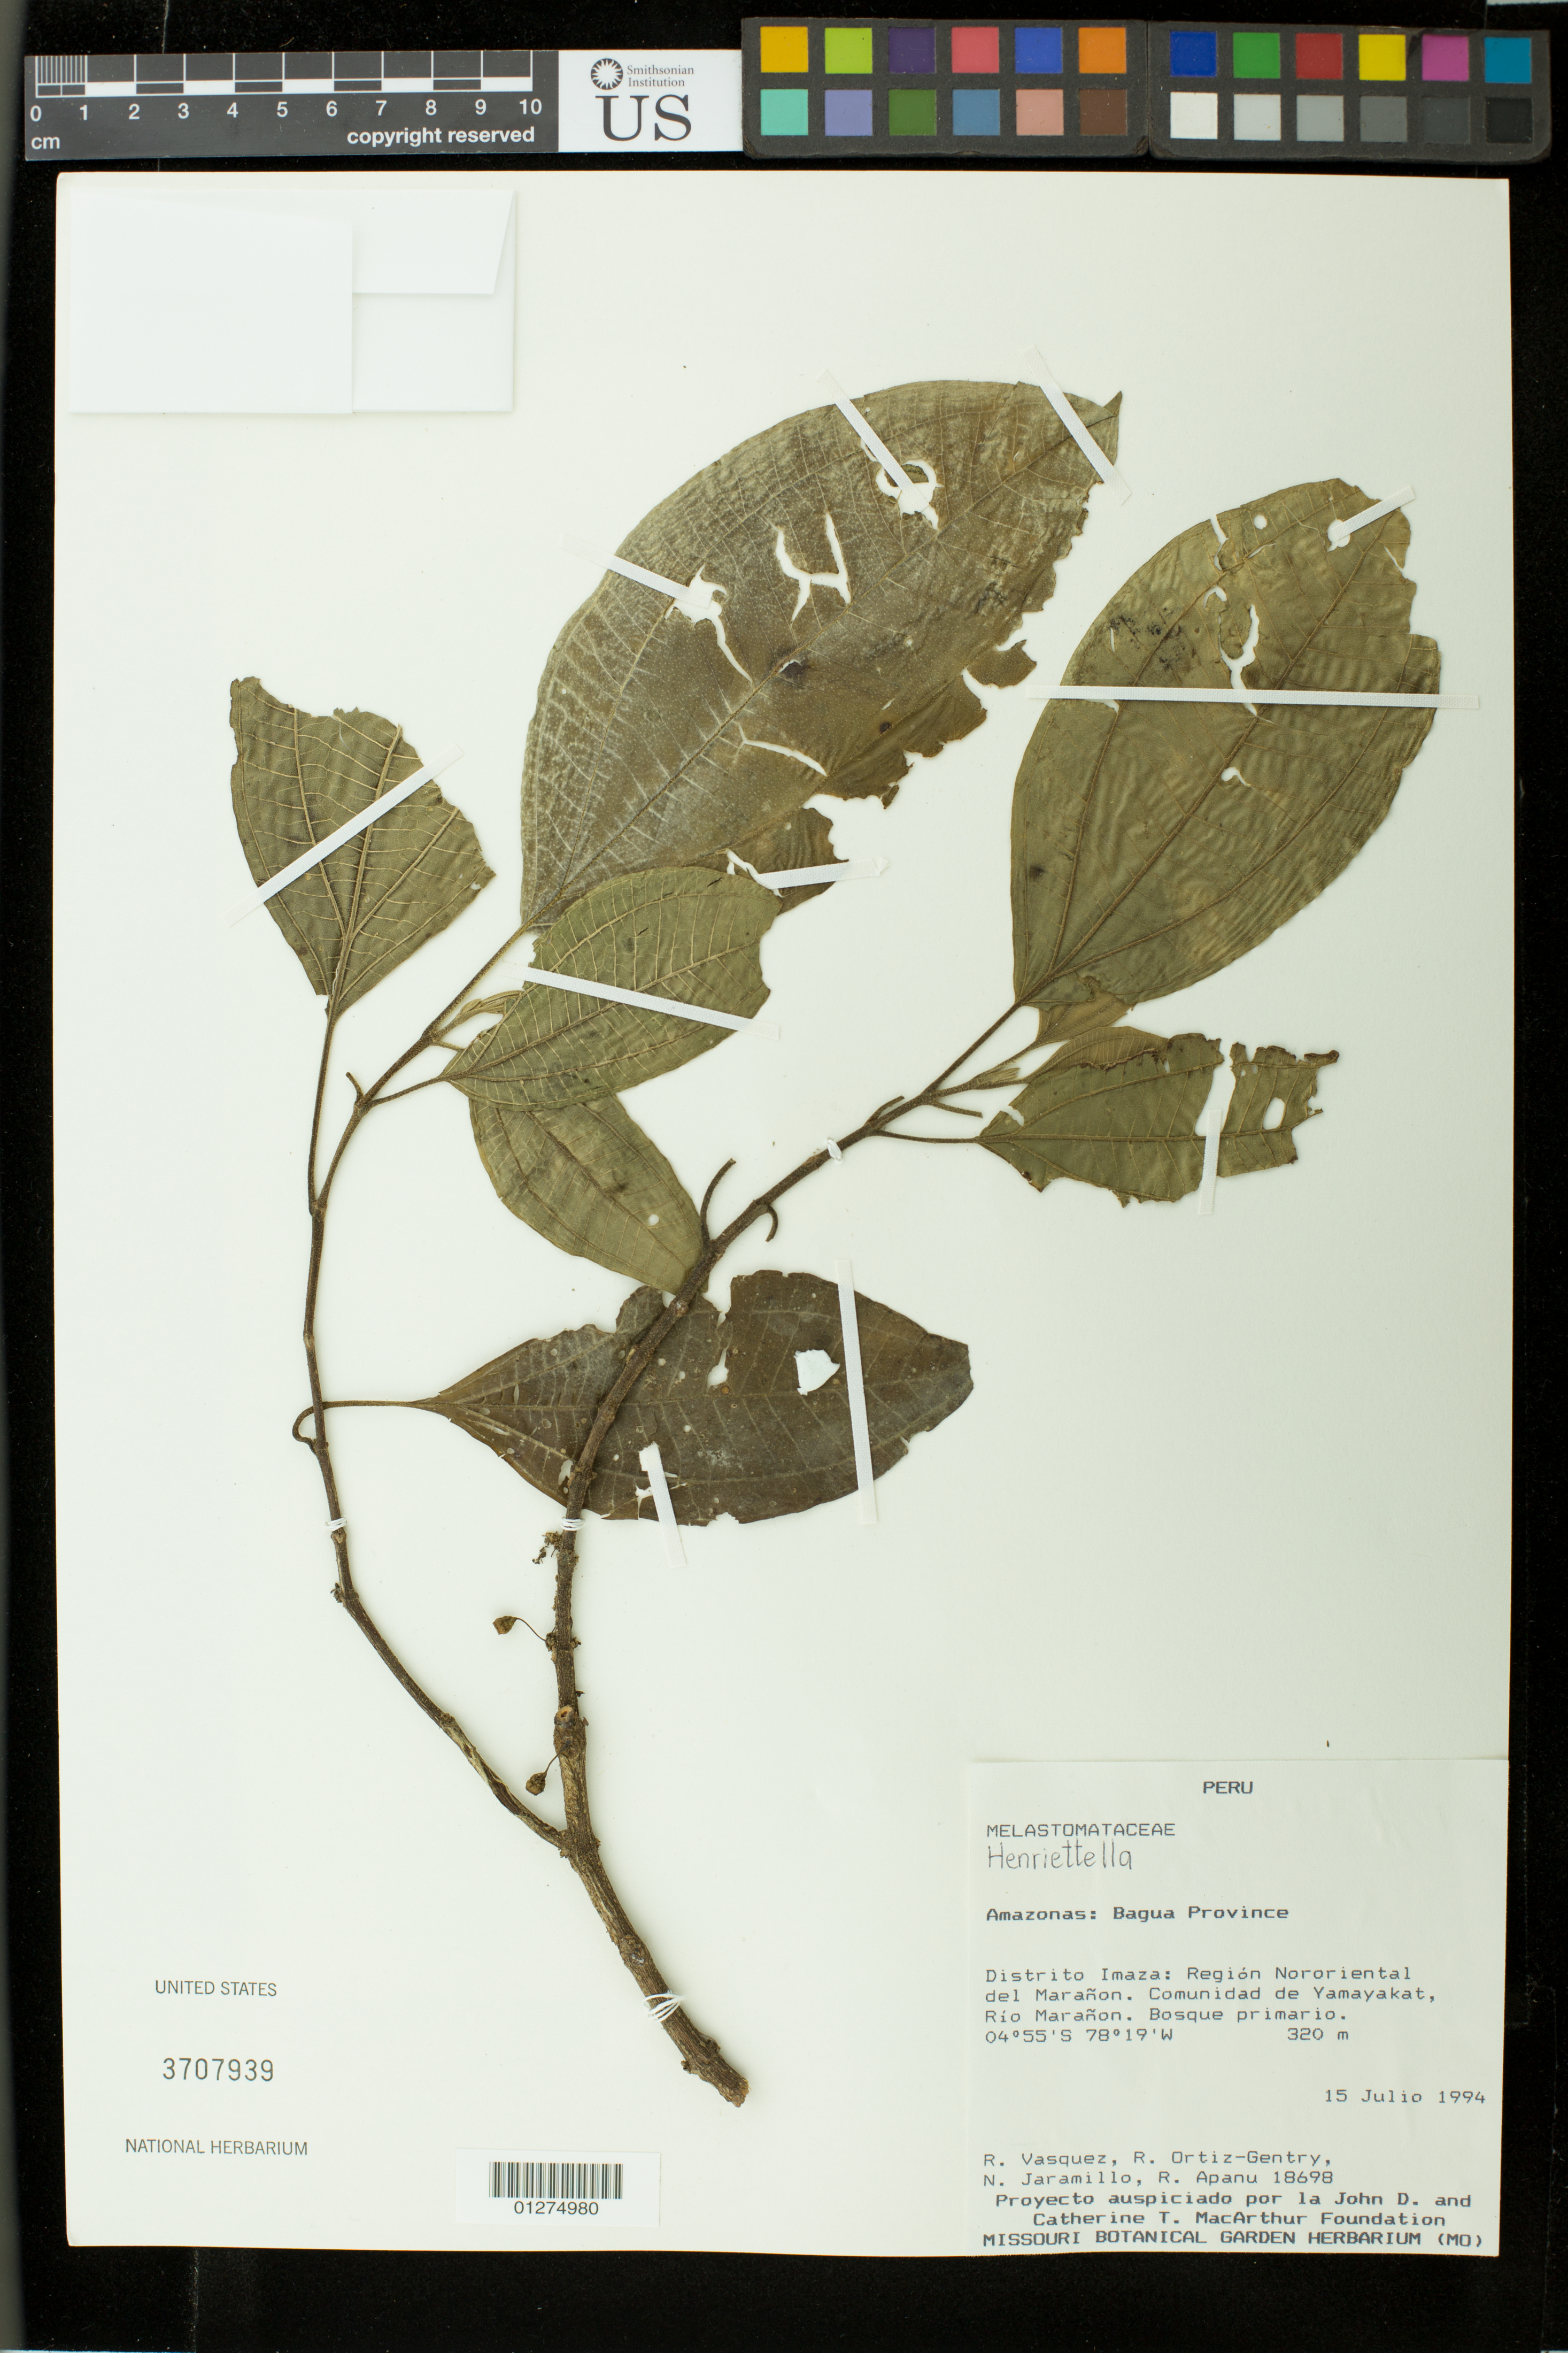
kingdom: Plantae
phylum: Tracheophyta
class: Magnoliopsida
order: Myrtales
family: Melastomataceae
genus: Henriettea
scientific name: Henriettea lawrancei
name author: (Gleason) Penneys et al.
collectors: R. Vásquez, R. Ortiz-Gentry, N. Jaramillo & R. Apanu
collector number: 18698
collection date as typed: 15 Jul 1994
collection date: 1994-07-15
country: Peru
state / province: Amazonas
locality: Prov. Bagua, dtto. Imaza: región nororiental del Marañon, comunidad de Yamayakat, Río Marañon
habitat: bosque primario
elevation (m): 320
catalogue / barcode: US 3707939